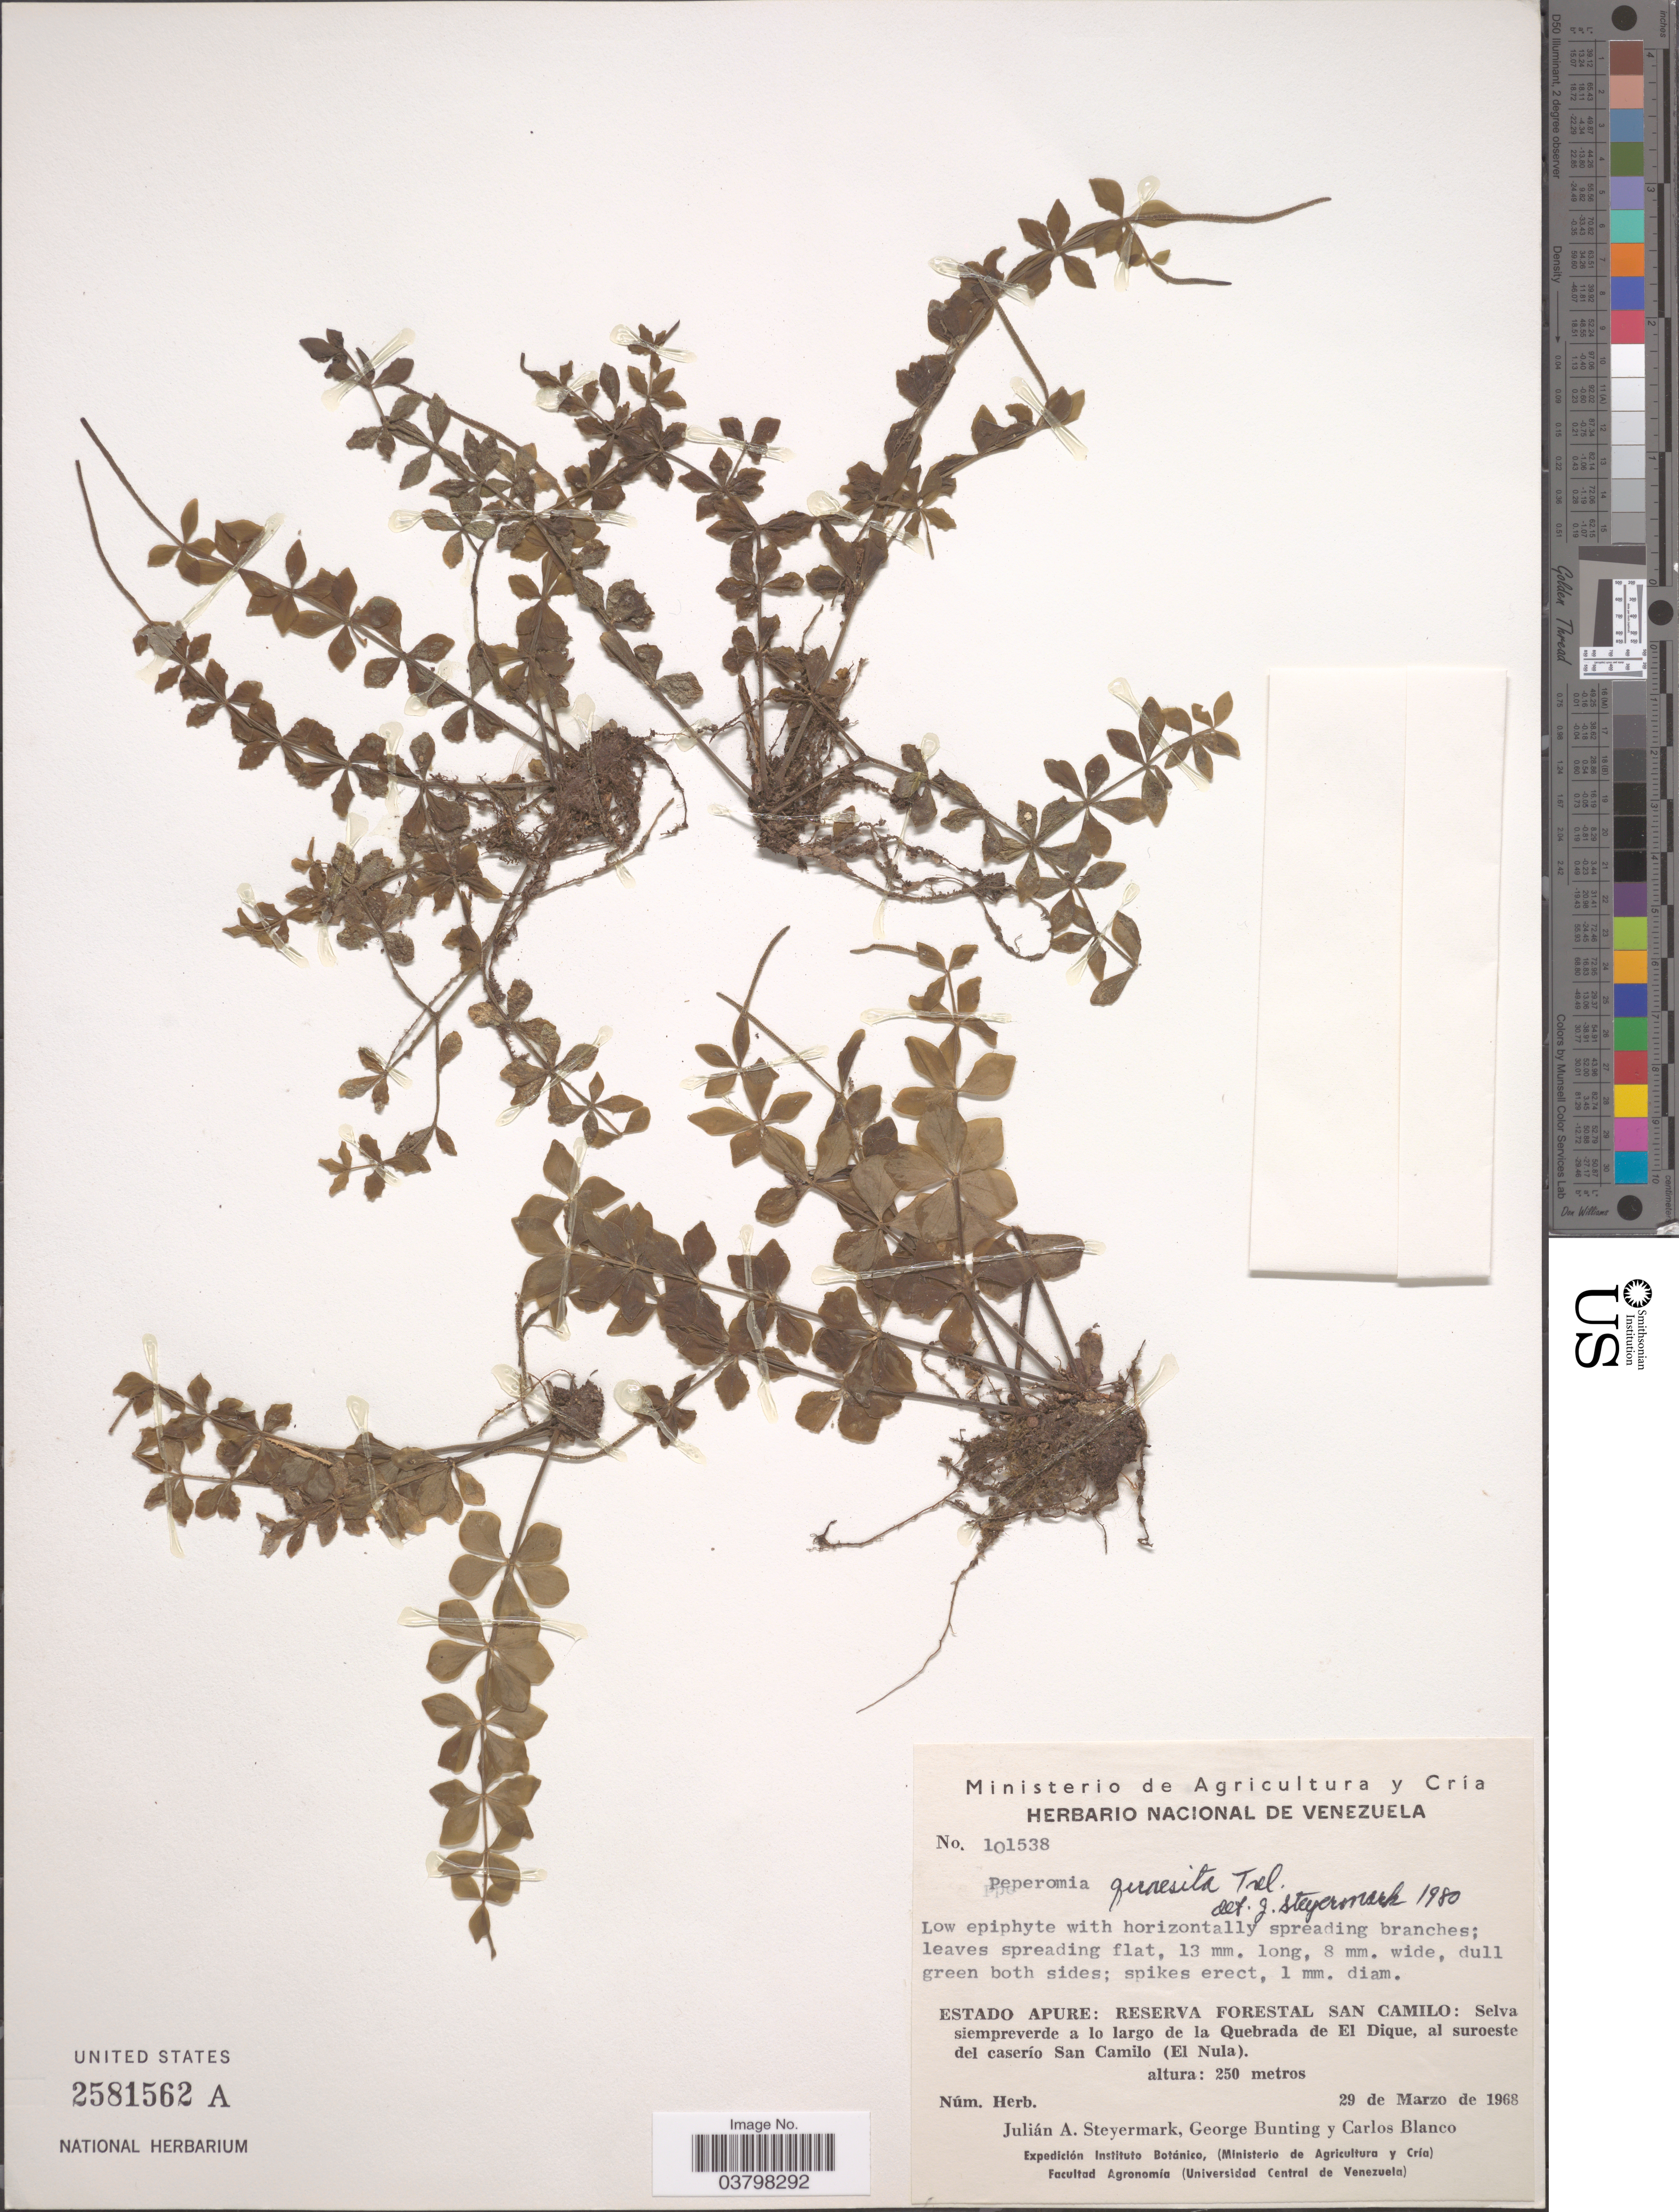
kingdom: Plantae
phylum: Tracheophyta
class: Magnoliopsida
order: Piperales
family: Piperaceae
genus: Peperomia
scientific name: Peperomia quaesita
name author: Trel. in J.F. Macbr.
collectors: J. Steyermark, G. S. Bunting & C. Blanco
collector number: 101538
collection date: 1968-03-29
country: Venezuela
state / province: Apure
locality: Reserva Forestal San Camilo: Selva siempreverde a lo largo de la Quebrada de El Dique, al suroeste del caserío San Camilo (El Nula).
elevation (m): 250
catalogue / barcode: US 2581562A